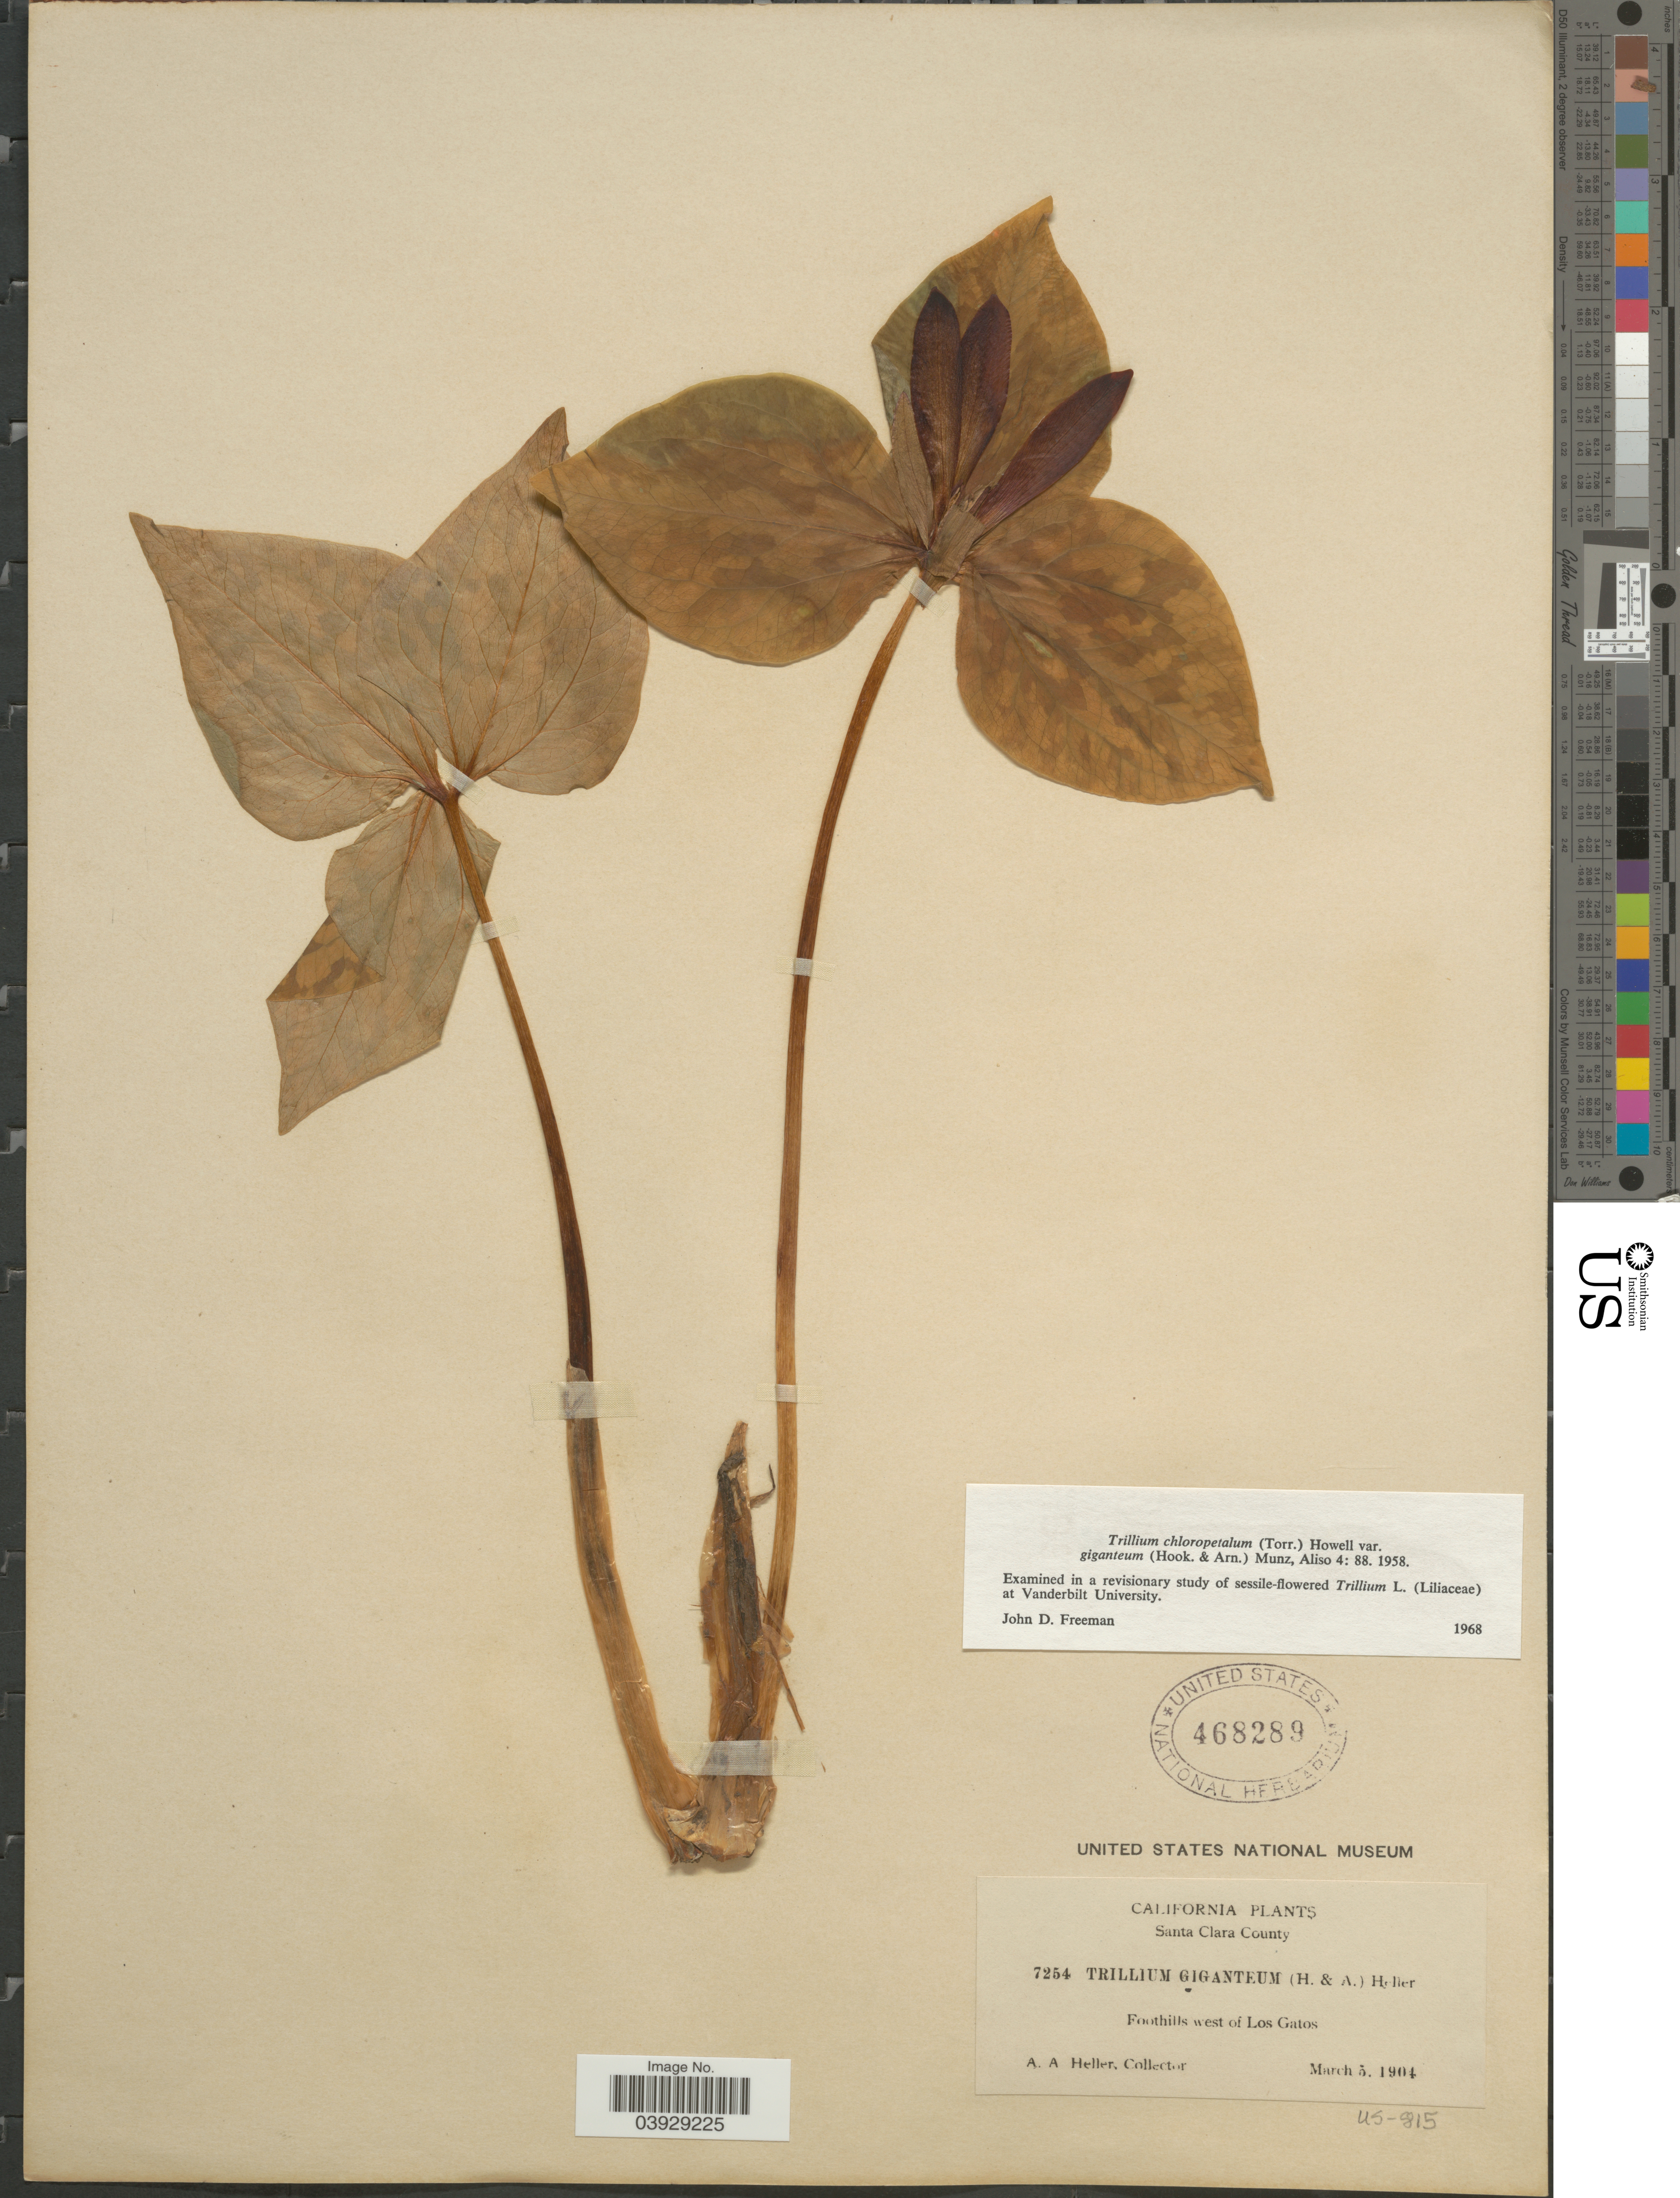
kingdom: Plantae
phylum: Tracheophyta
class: Liliopsida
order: Liliales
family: Melanthiaceae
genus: Trillium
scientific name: Trillium chloropetalum var. giganteum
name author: (Hook. & Arn.) Munz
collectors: A. A. Heller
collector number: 7254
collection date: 1904-03-05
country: United States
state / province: California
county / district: Santa Clara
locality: Santa Clara County. Foothills west of Los Gatos.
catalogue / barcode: US 468289